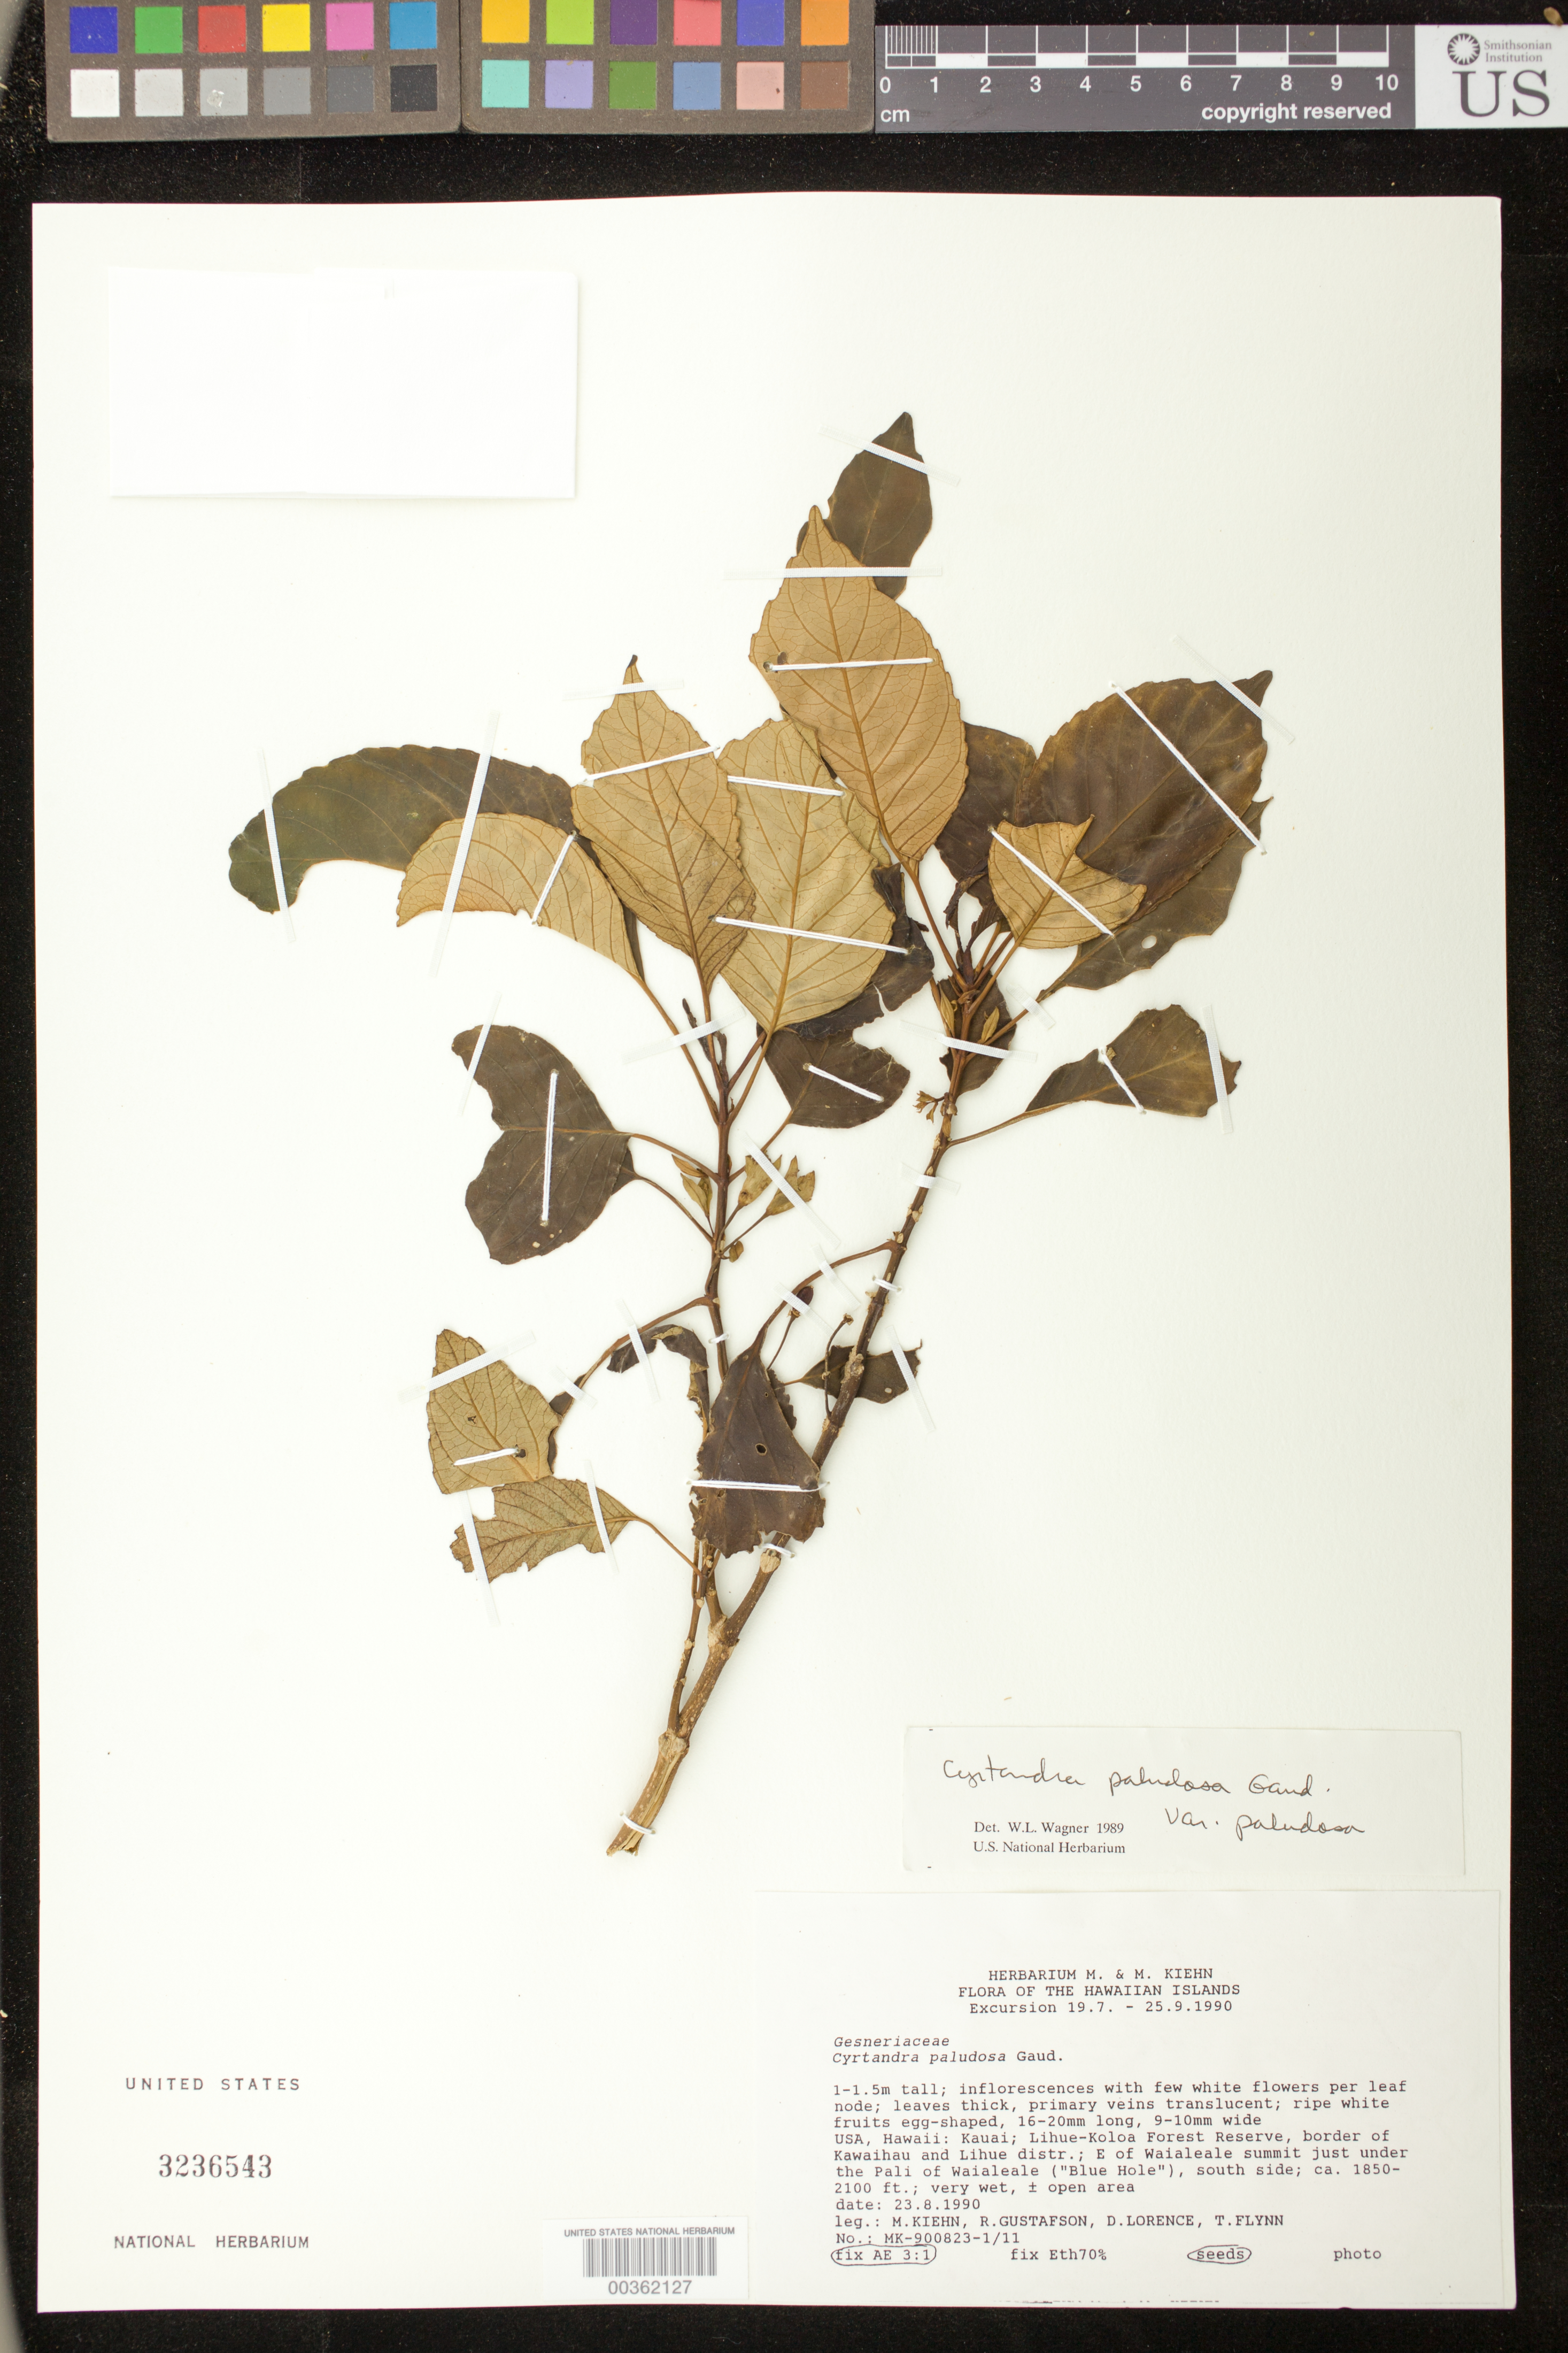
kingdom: Plantae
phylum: Tracheophyta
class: Magnoliopsida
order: Lamiales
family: Gesneriaceae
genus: Cyrtandra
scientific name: Cyrtandra paludosa var. paludosa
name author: Gaudich.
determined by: Wagner, W. L., (BOT), Smithsonian Institution - National Museum of Natural History (UNITED STATES)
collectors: M. Kiehn, R. Gustafson, D. Lorence & T. W. Flynn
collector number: MK- 900823 -1/11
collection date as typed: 23 Aug 1990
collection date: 1990-08-23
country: United States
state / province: Hawaii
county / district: Kauai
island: Kaua'i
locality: Kauai co., Lihue-Koloa forest reserve, border of Kawaihau and Lihue distr.; E of Waialeale summit just under pali of Waialeale, S side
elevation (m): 564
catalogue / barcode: US 3236543